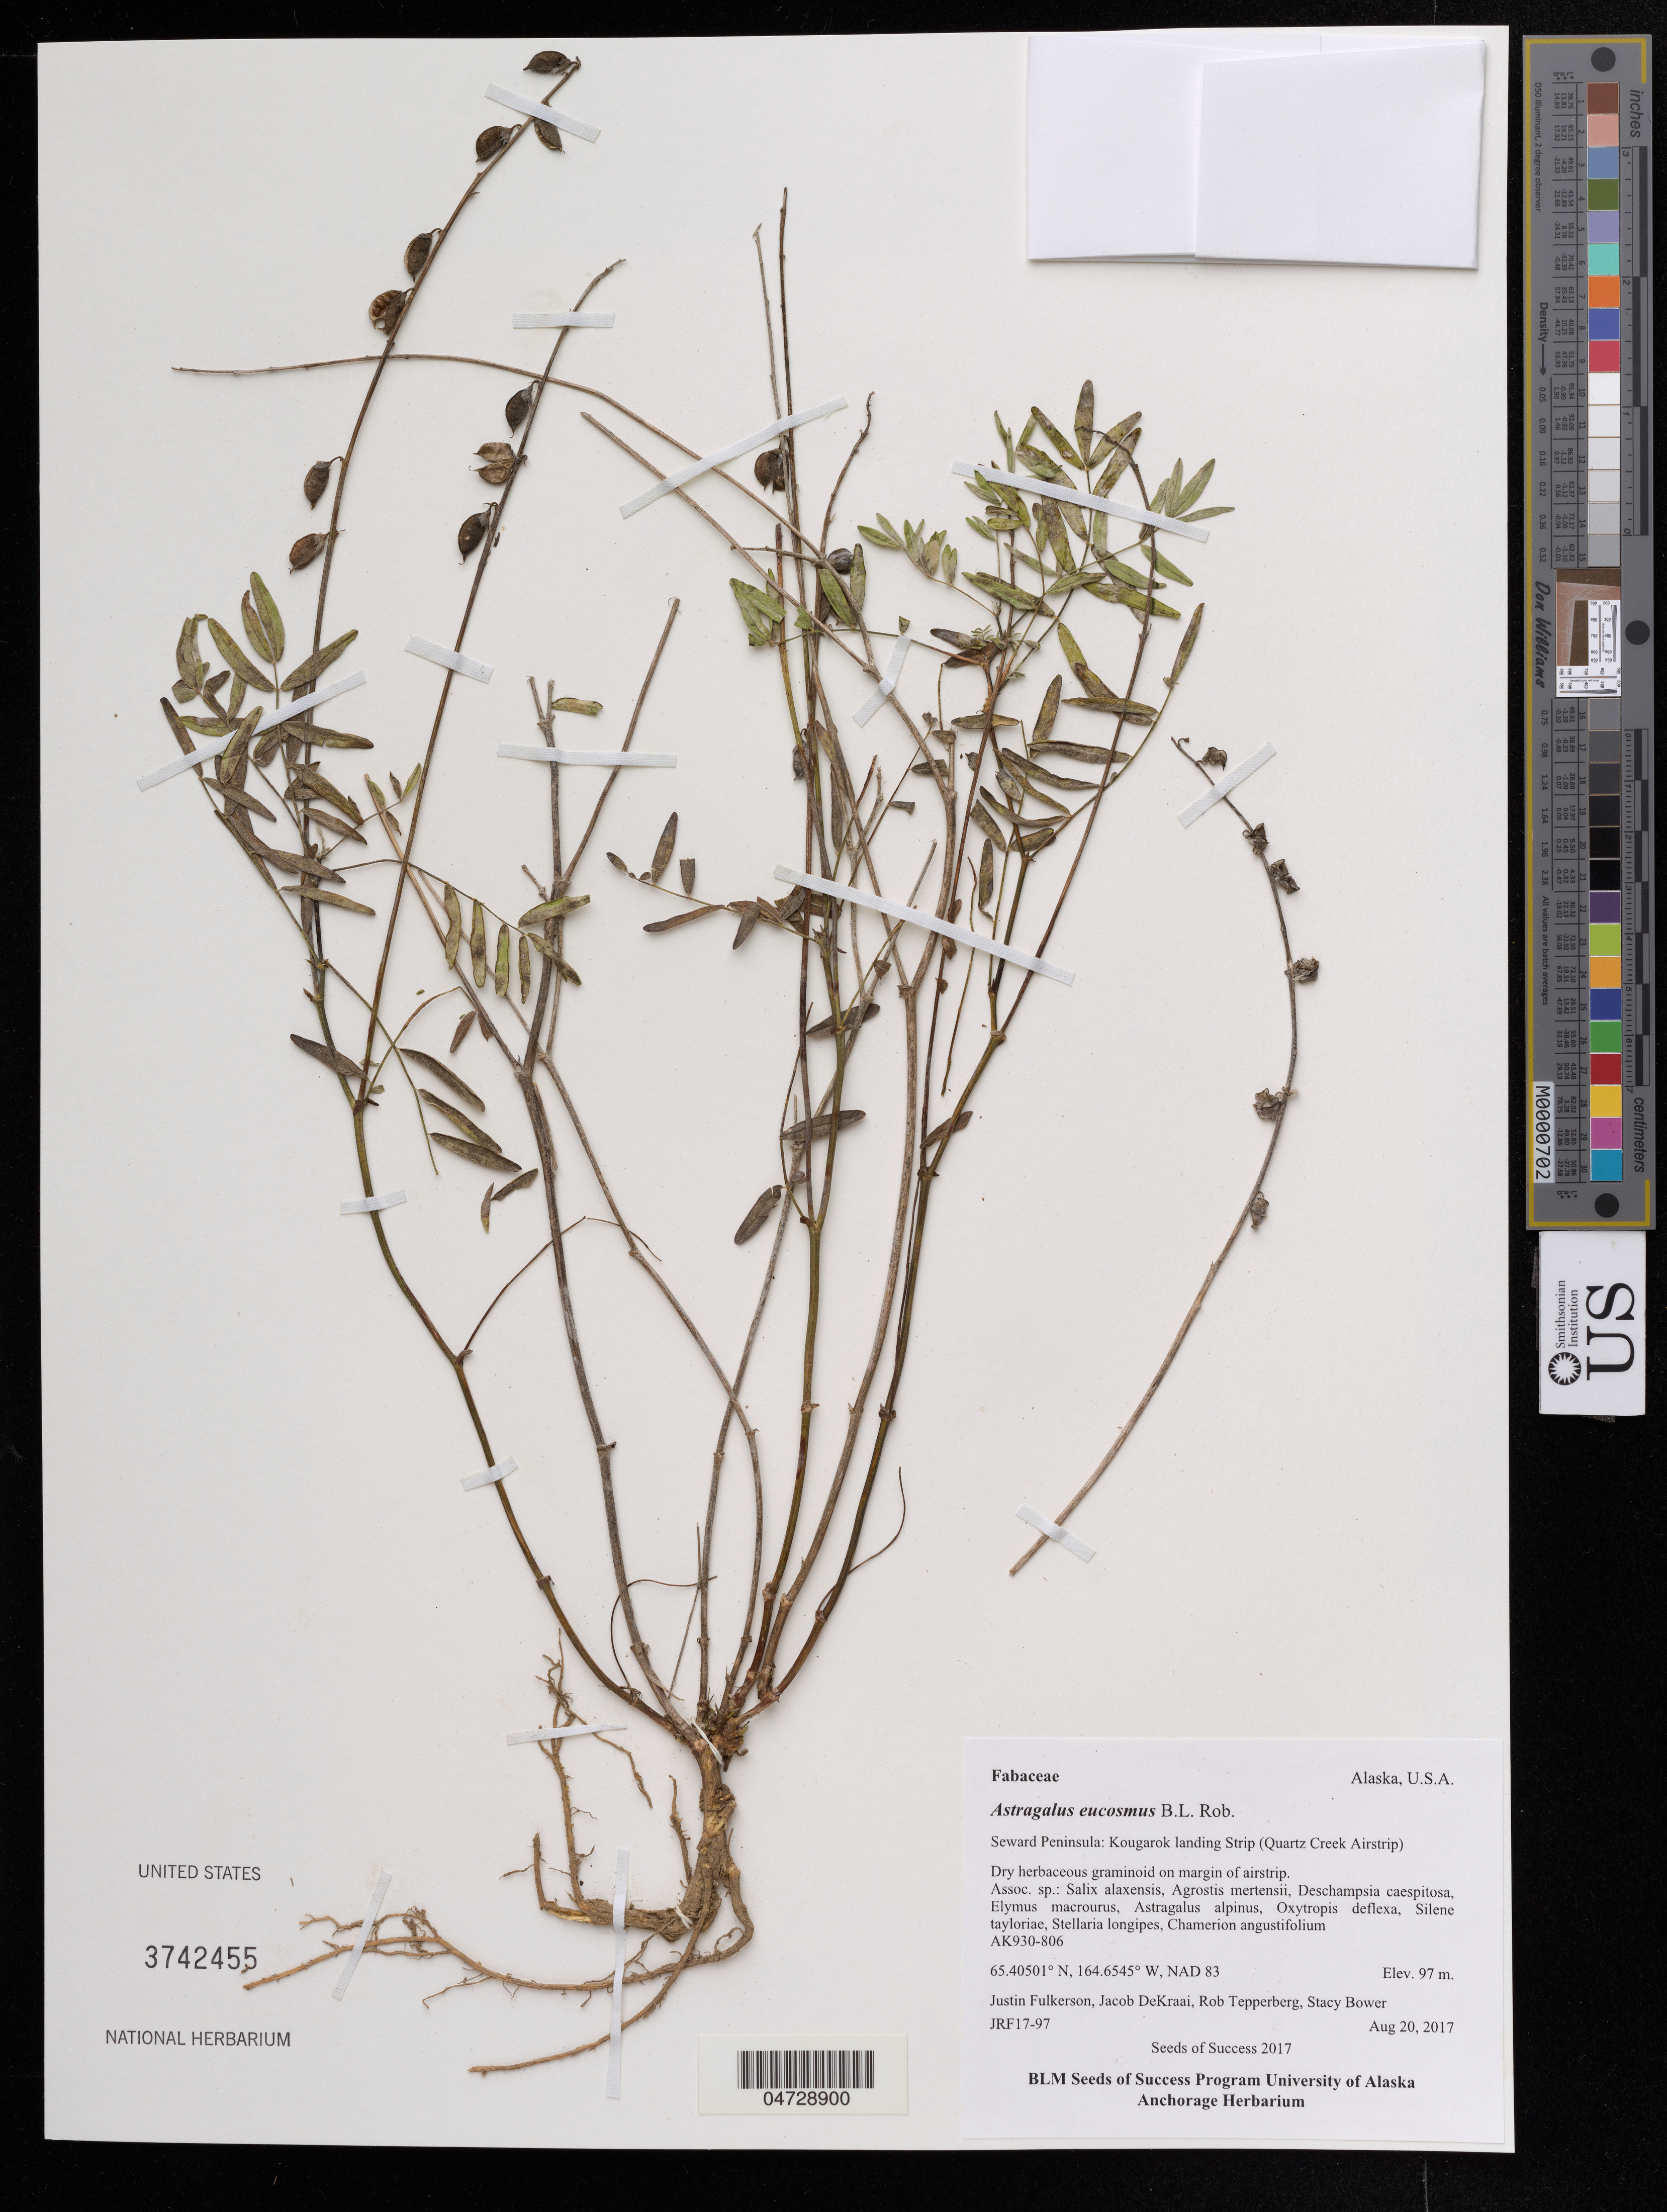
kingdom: Plantae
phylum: Tracheophyta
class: Magnoliopsida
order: Fabales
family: Fabaceae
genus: Astragalus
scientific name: Astragalus eucosmus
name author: B.L. Rob.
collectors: J. Fulkerson, J. DeKraai & R. Tepperberg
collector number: JRF17-97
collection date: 2017-08-20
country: United States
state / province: Alaska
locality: Seward Peninsula: Kougarok landing Strip (Quartz Creek Airstrip).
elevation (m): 97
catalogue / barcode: US 374255